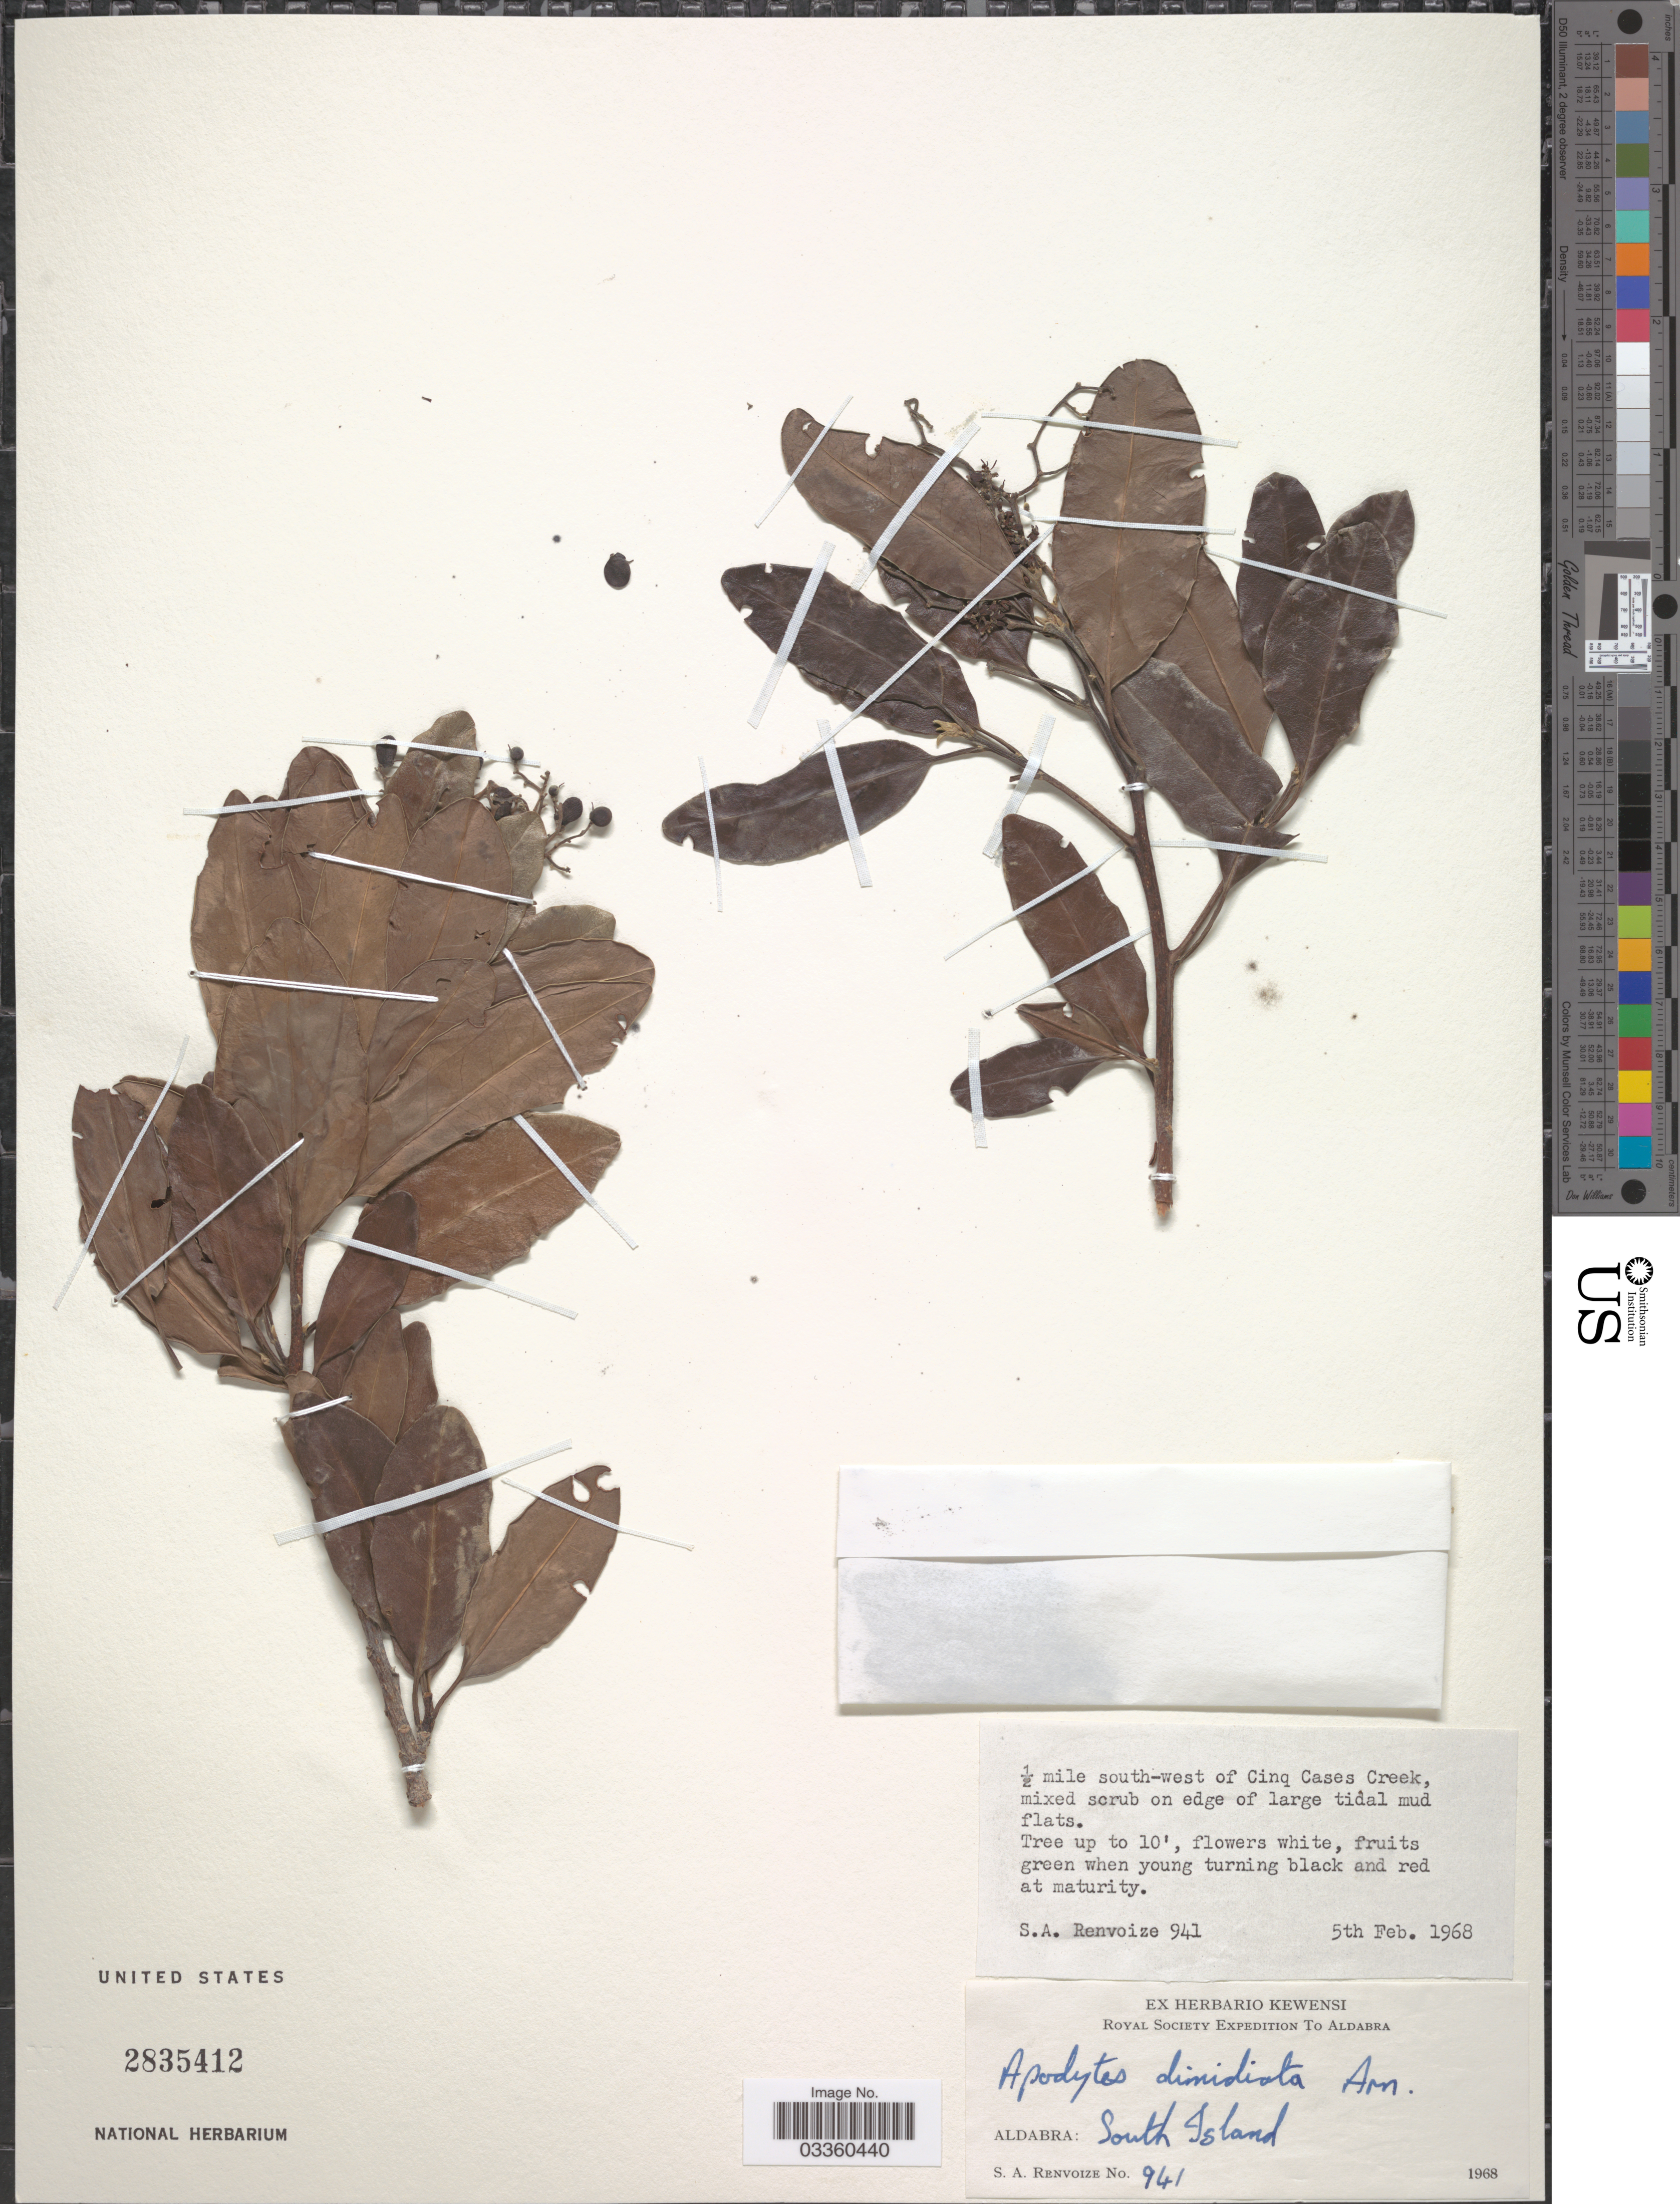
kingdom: Plantae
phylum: Tracheophyta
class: Magnoliopsida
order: Metteniusales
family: Metteniusaceae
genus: Apodytes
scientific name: Apodytes dimidiata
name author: E. Mey. ex Arn.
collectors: S. A. Renvoize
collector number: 941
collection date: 1968-02-05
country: Seychelles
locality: ½ mile south-west of Cinq Cases Creek, mixed scrub on edge of large tidal mud flats. Aldabra: South Island.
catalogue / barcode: US 2835412